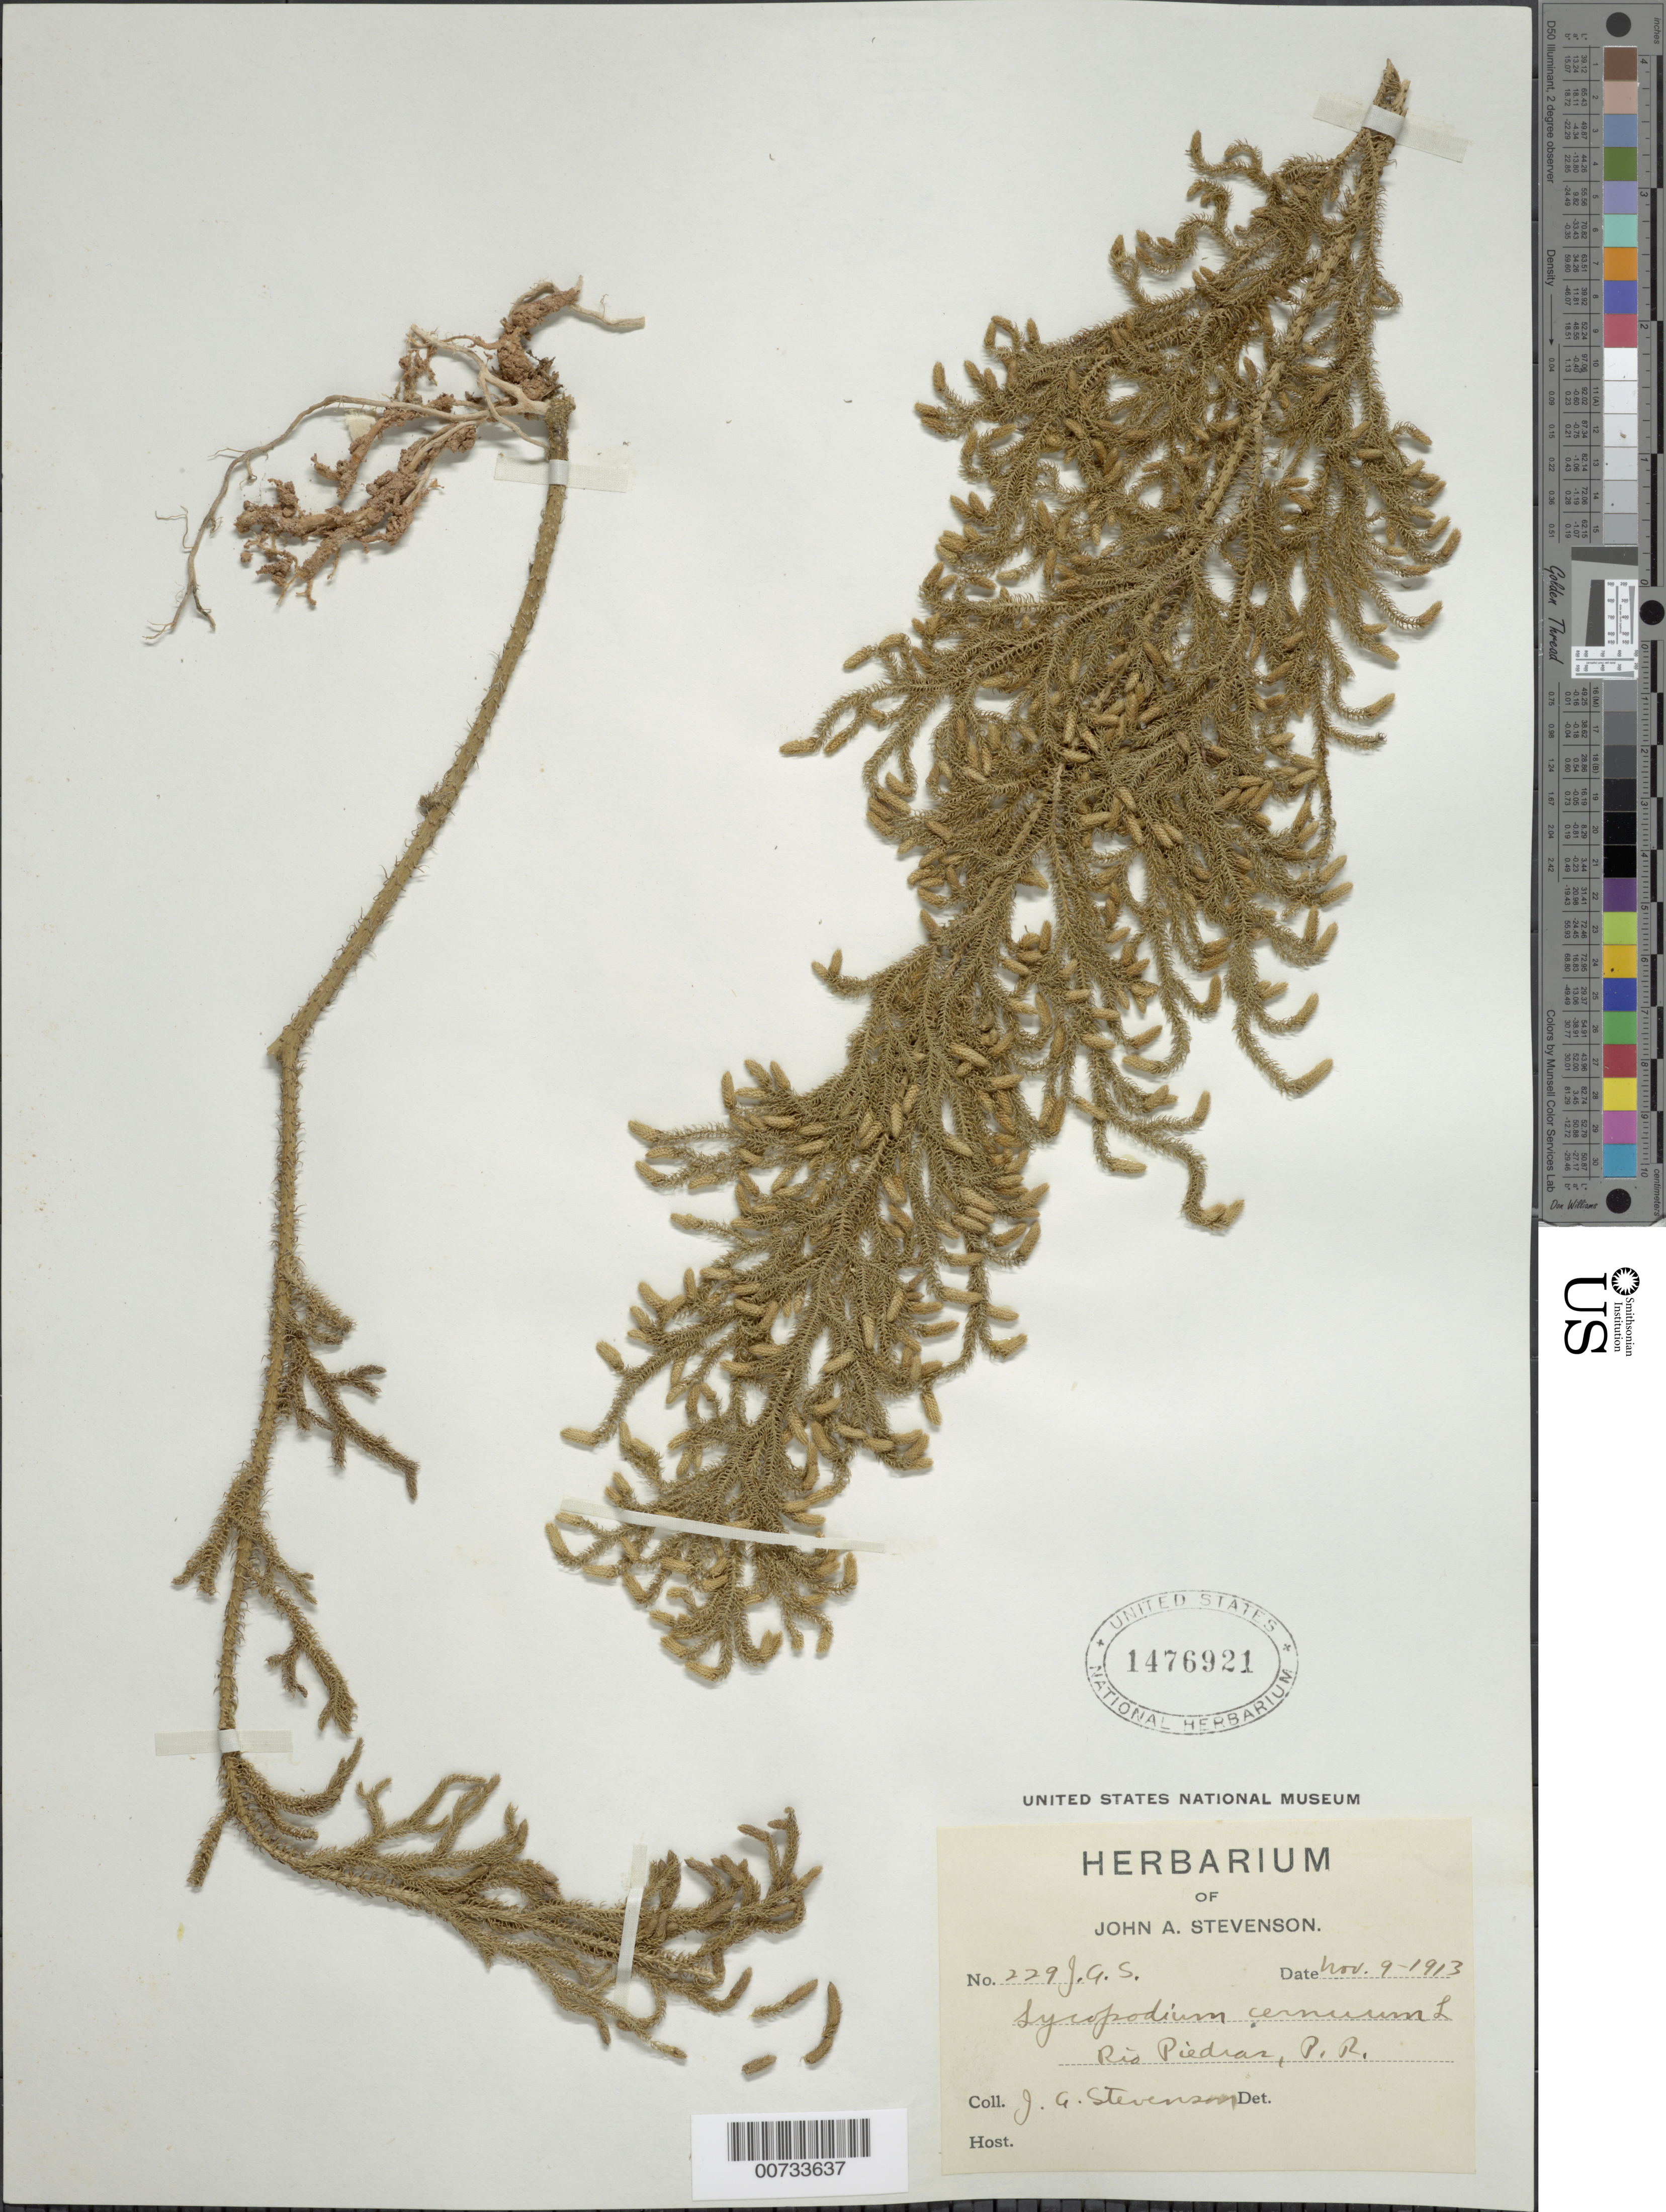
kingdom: Plantae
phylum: Tracheophyta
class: Lycopodiopsida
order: Lycopodiales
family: Lycopodiaceae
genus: Palhinhaea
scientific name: Palhinhaea cernua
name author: (L.) Vasc. & Franco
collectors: J. Stevenson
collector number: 229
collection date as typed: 09 Nov 1913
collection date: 1913-11-09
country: Puerto Rico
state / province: San Juan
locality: Rio Piedras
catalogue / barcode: US 1476921